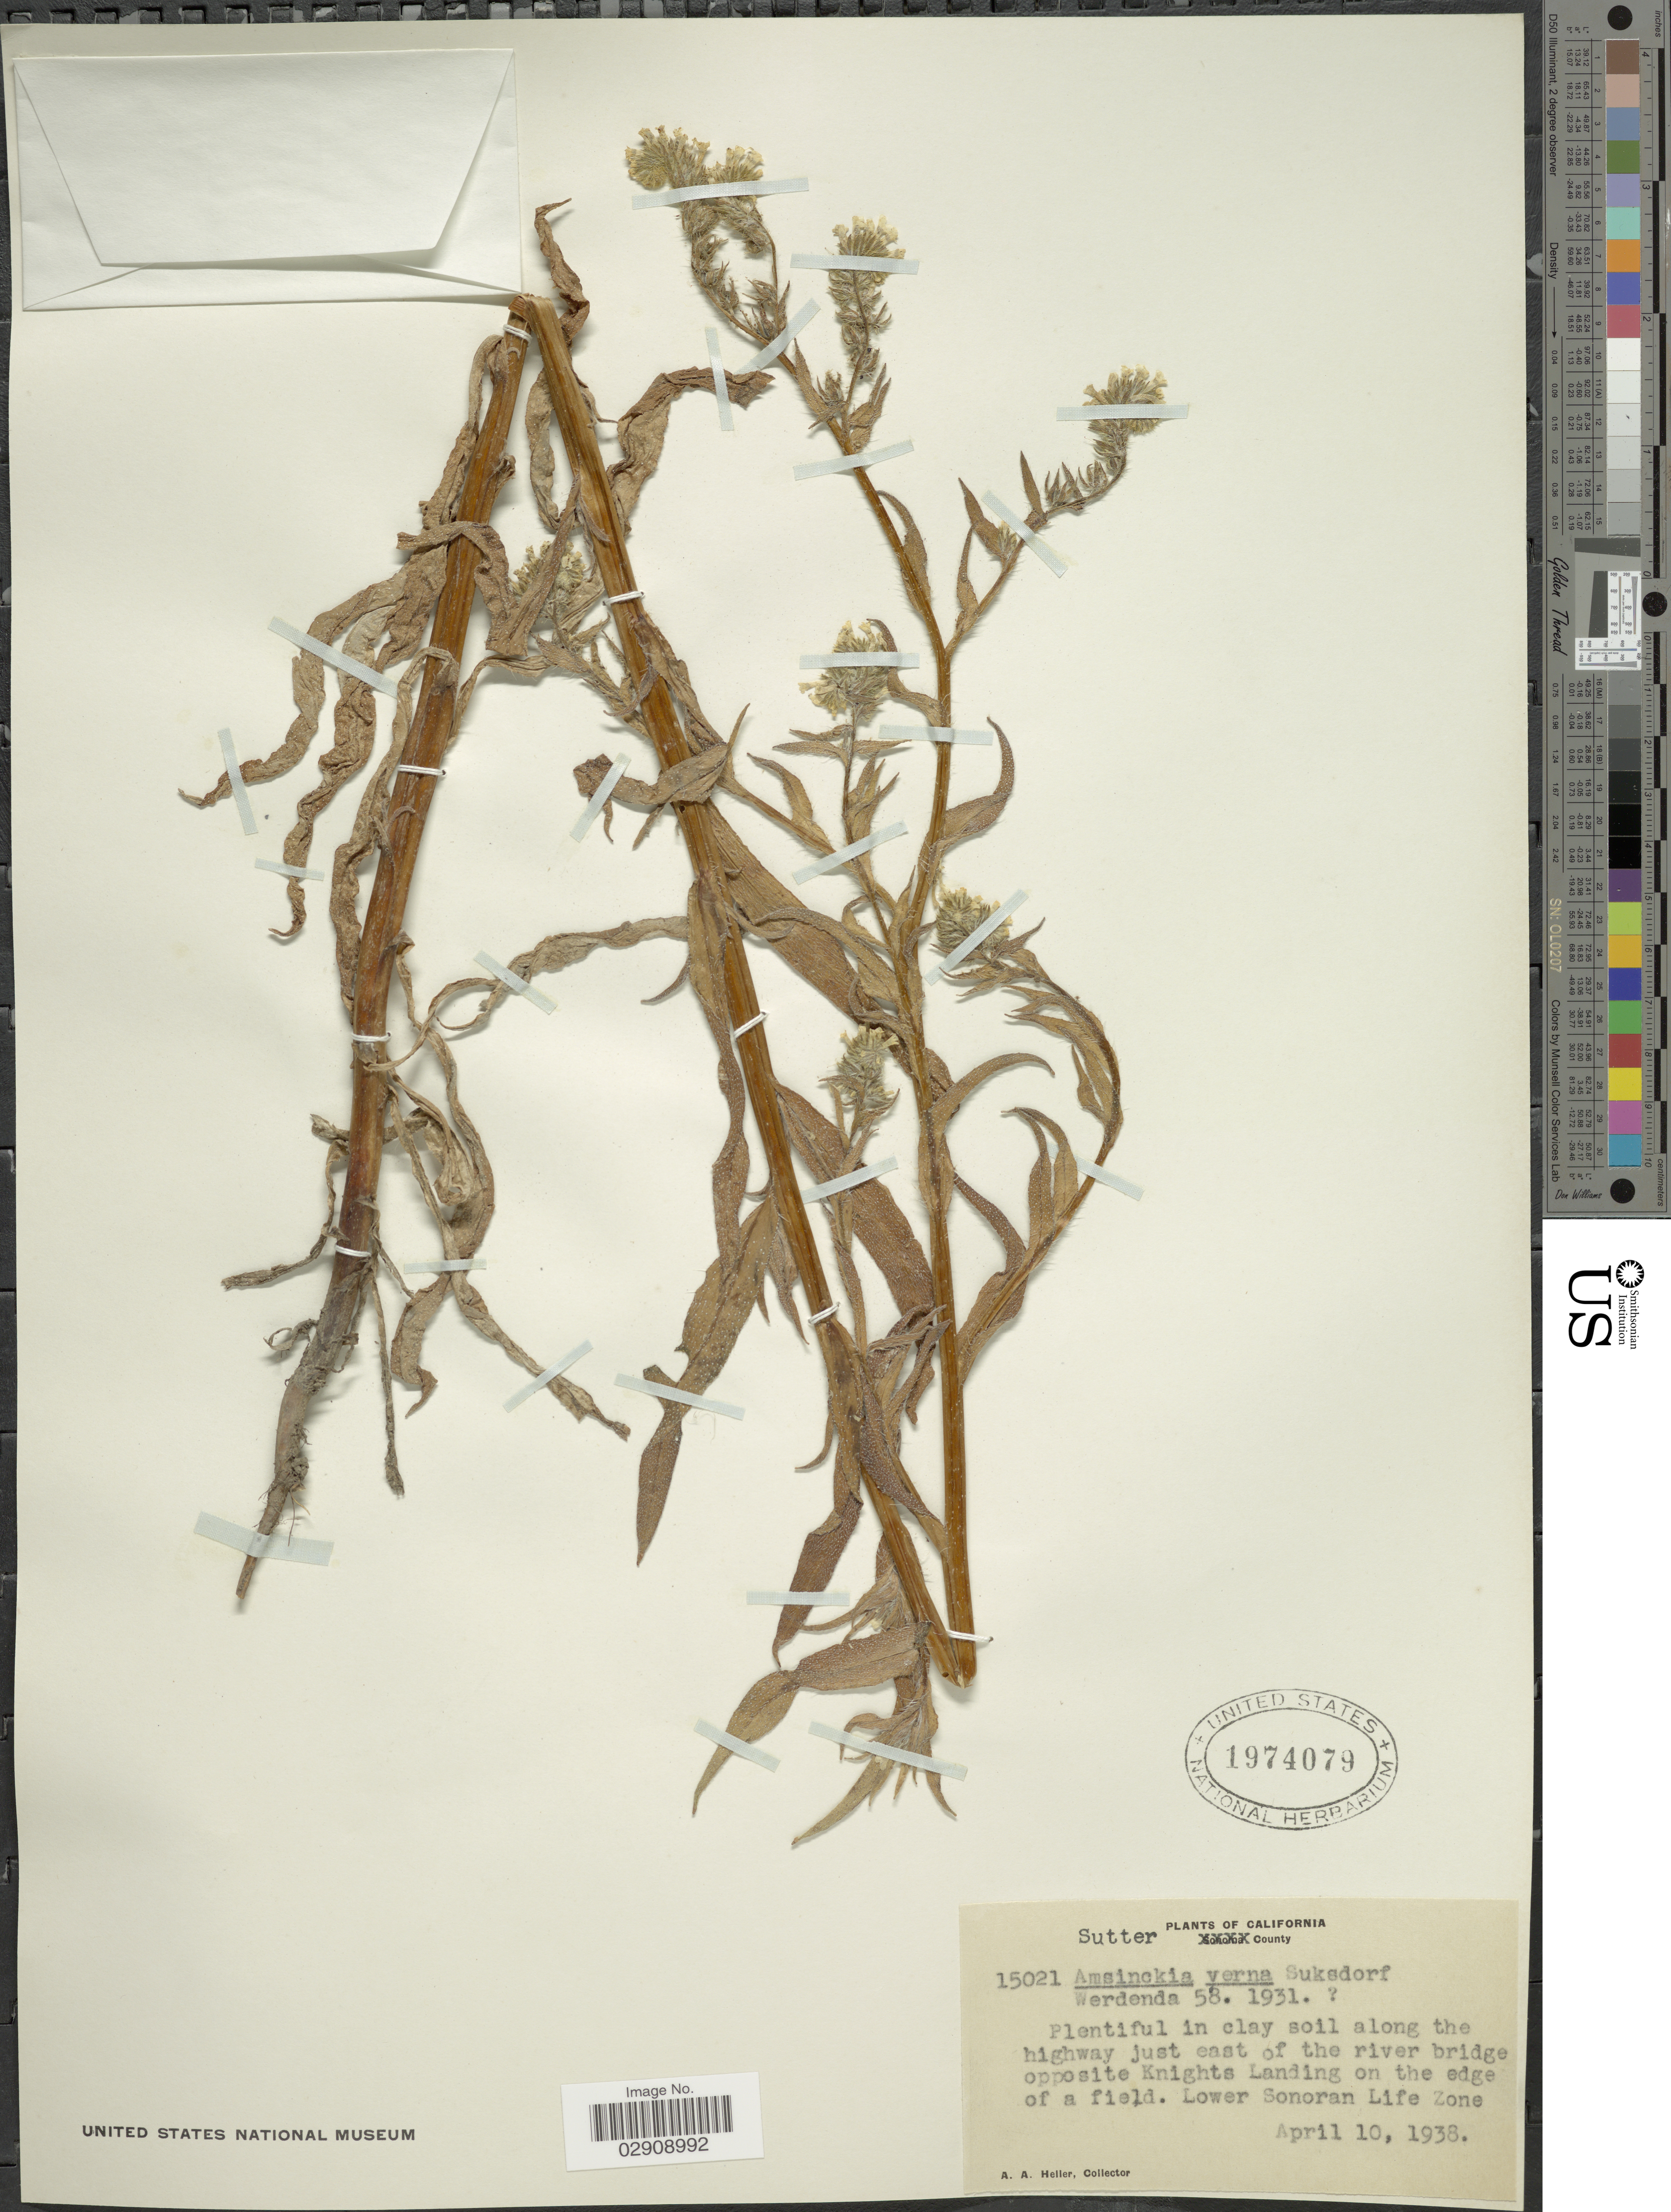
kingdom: Plantae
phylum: Tracheophyta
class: Magnoliopsida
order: Boraginales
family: Boraginaceae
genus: Amsinckia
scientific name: Amsinckia eastwoodiae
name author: J.F. Macbr.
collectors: A. A. Heller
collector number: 15021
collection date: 1938-04-10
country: United States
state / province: California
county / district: Sutter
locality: Plentiful in clay soil along the highway just east of the river bridge opposite Knights Landing on the edge of a field. Lower Sonoran Life Zone. Sutter County. California.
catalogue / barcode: US 1974079